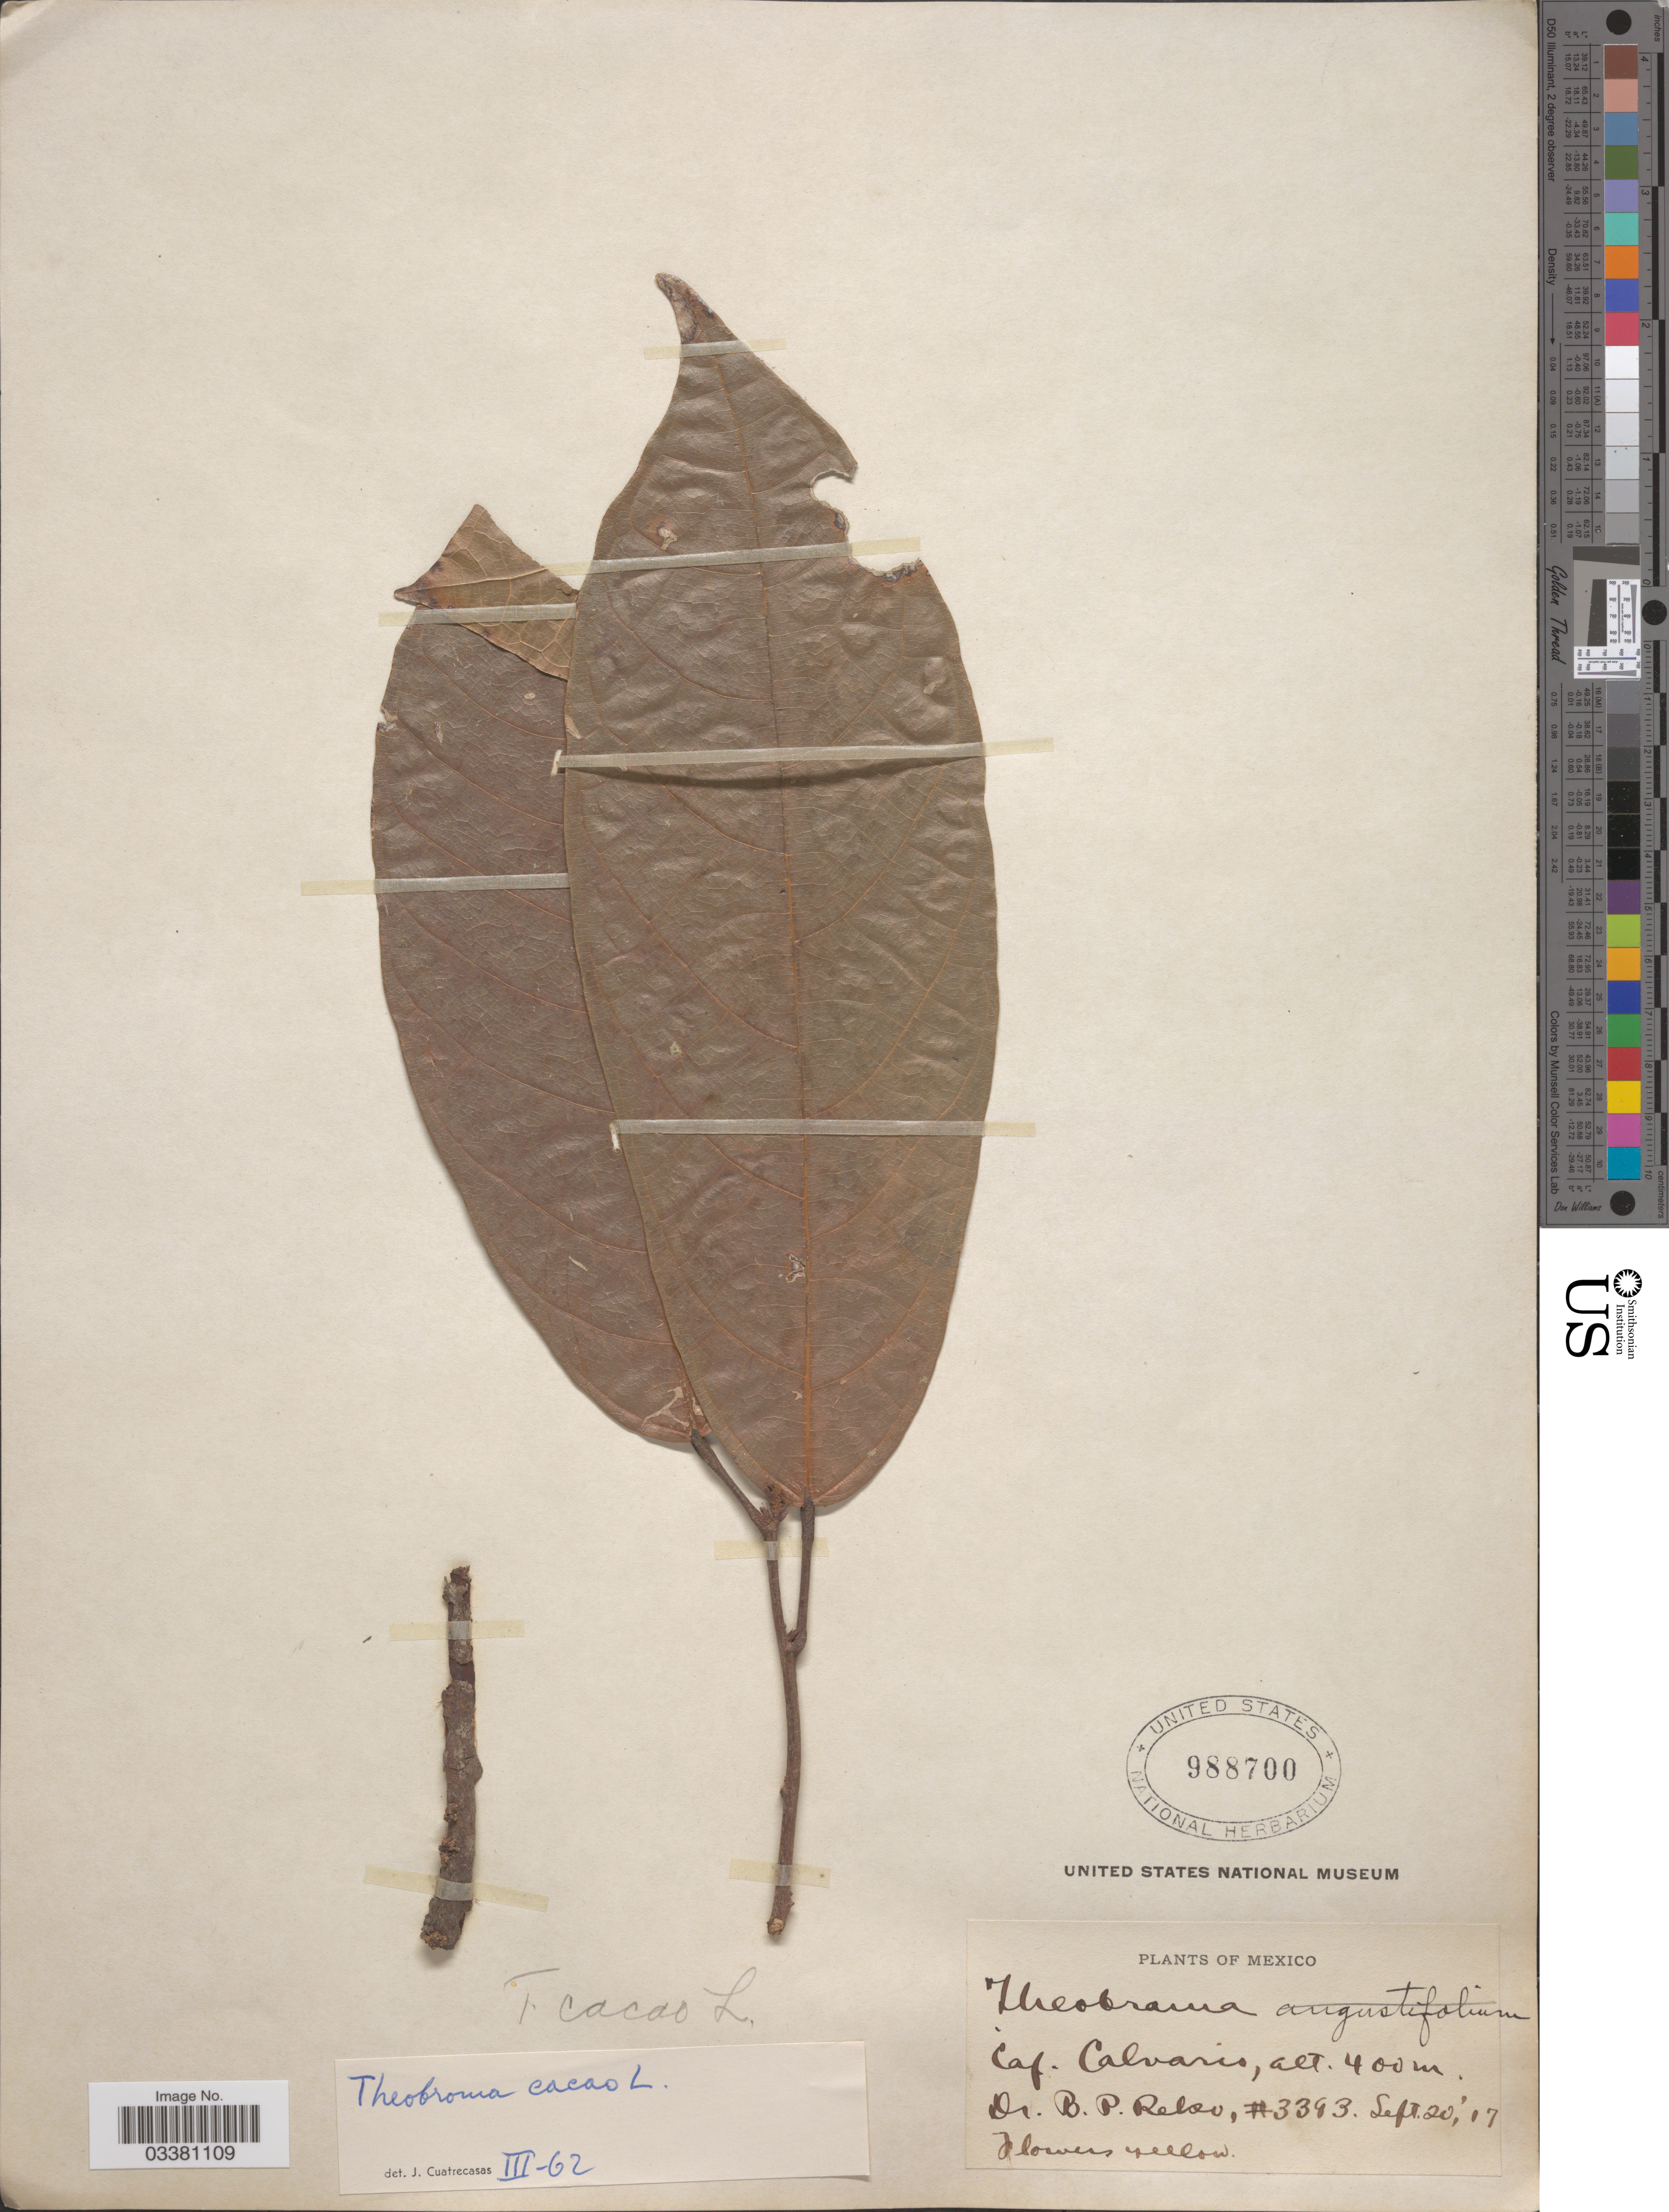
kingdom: Plantae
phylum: Tracheophyta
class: Magnoliopsida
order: Malvales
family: Malvaceae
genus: Theobroma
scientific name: Theobroma cacao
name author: L.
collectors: B. P. Reko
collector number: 3393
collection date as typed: Transcribed d/m/y: 20/9/17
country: Mexico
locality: Caf. Calvario.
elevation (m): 400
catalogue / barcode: US 988700